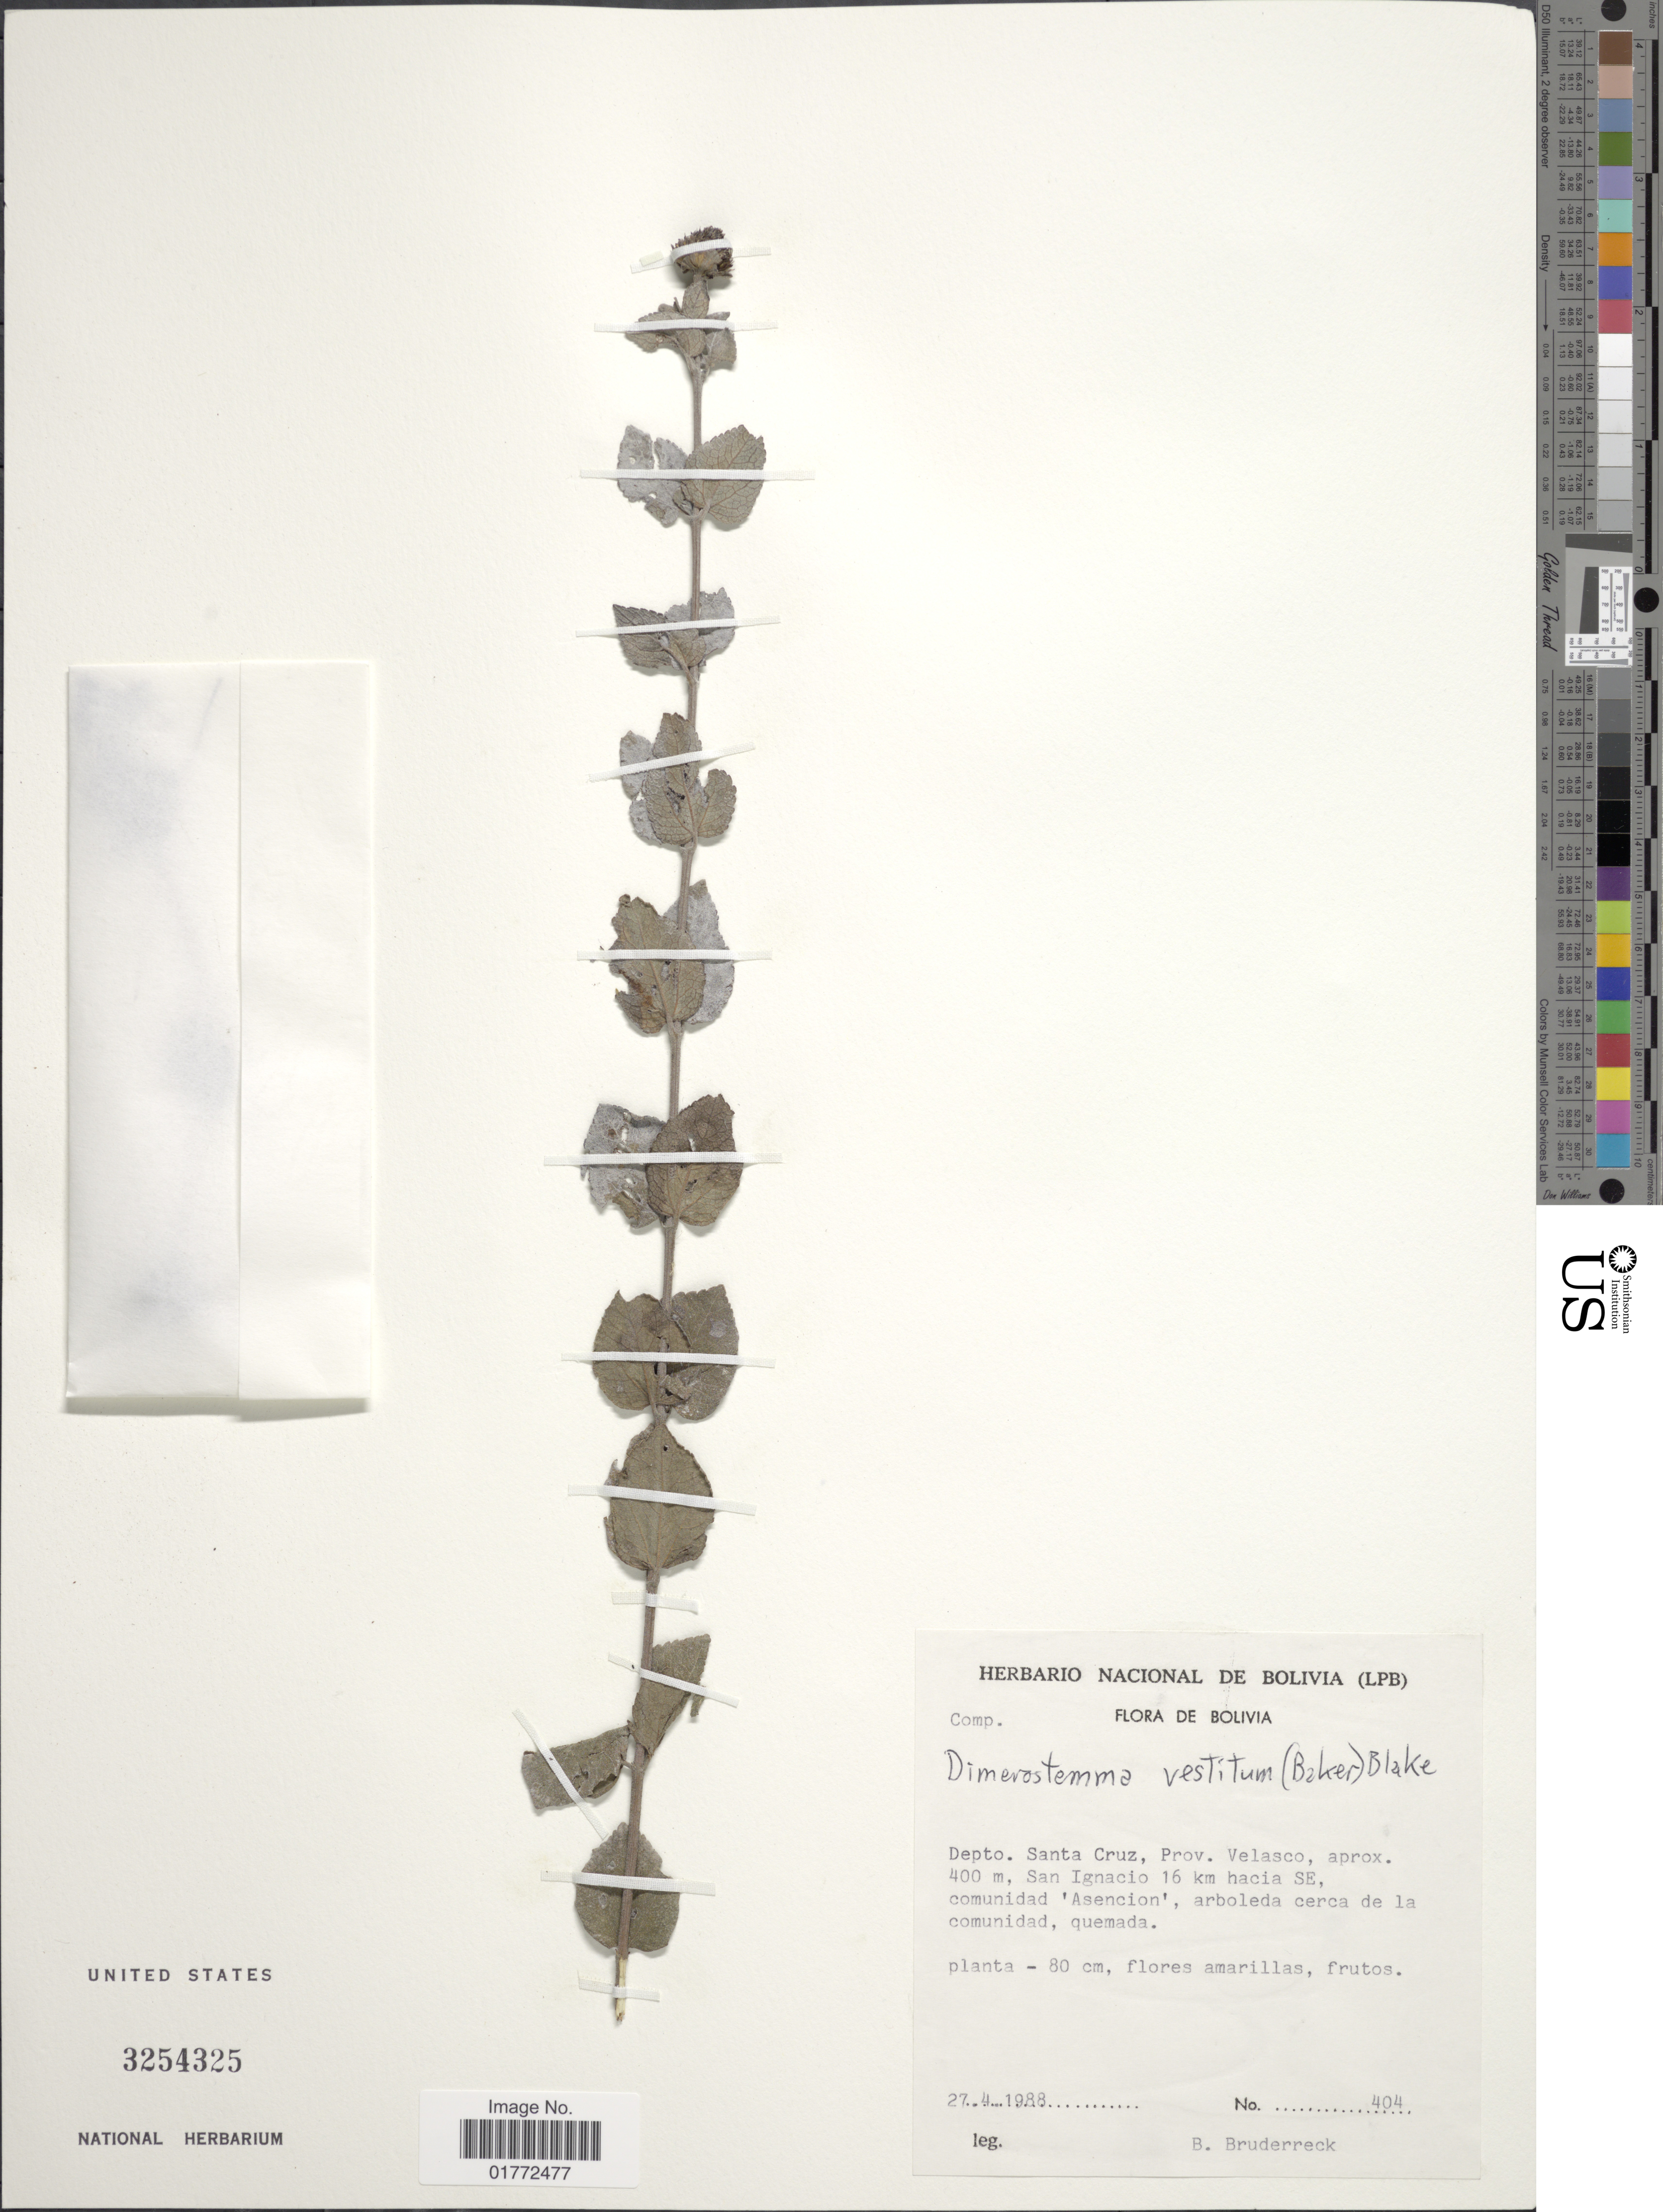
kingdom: Plantae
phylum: Tracheophyta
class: Magnoliopsida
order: Asterales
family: Asteraceae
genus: Dimerostemma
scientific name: Dimerostemma vestitum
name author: (Baker) S.F. Blake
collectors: B. Bruderreck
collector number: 404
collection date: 1988-04-27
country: Bolivia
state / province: Santa Cruz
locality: Prov. Velasco, San Ignacio 16 km hacia SE, comunidad 'Asencion'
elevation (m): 400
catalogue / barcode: US 3254325